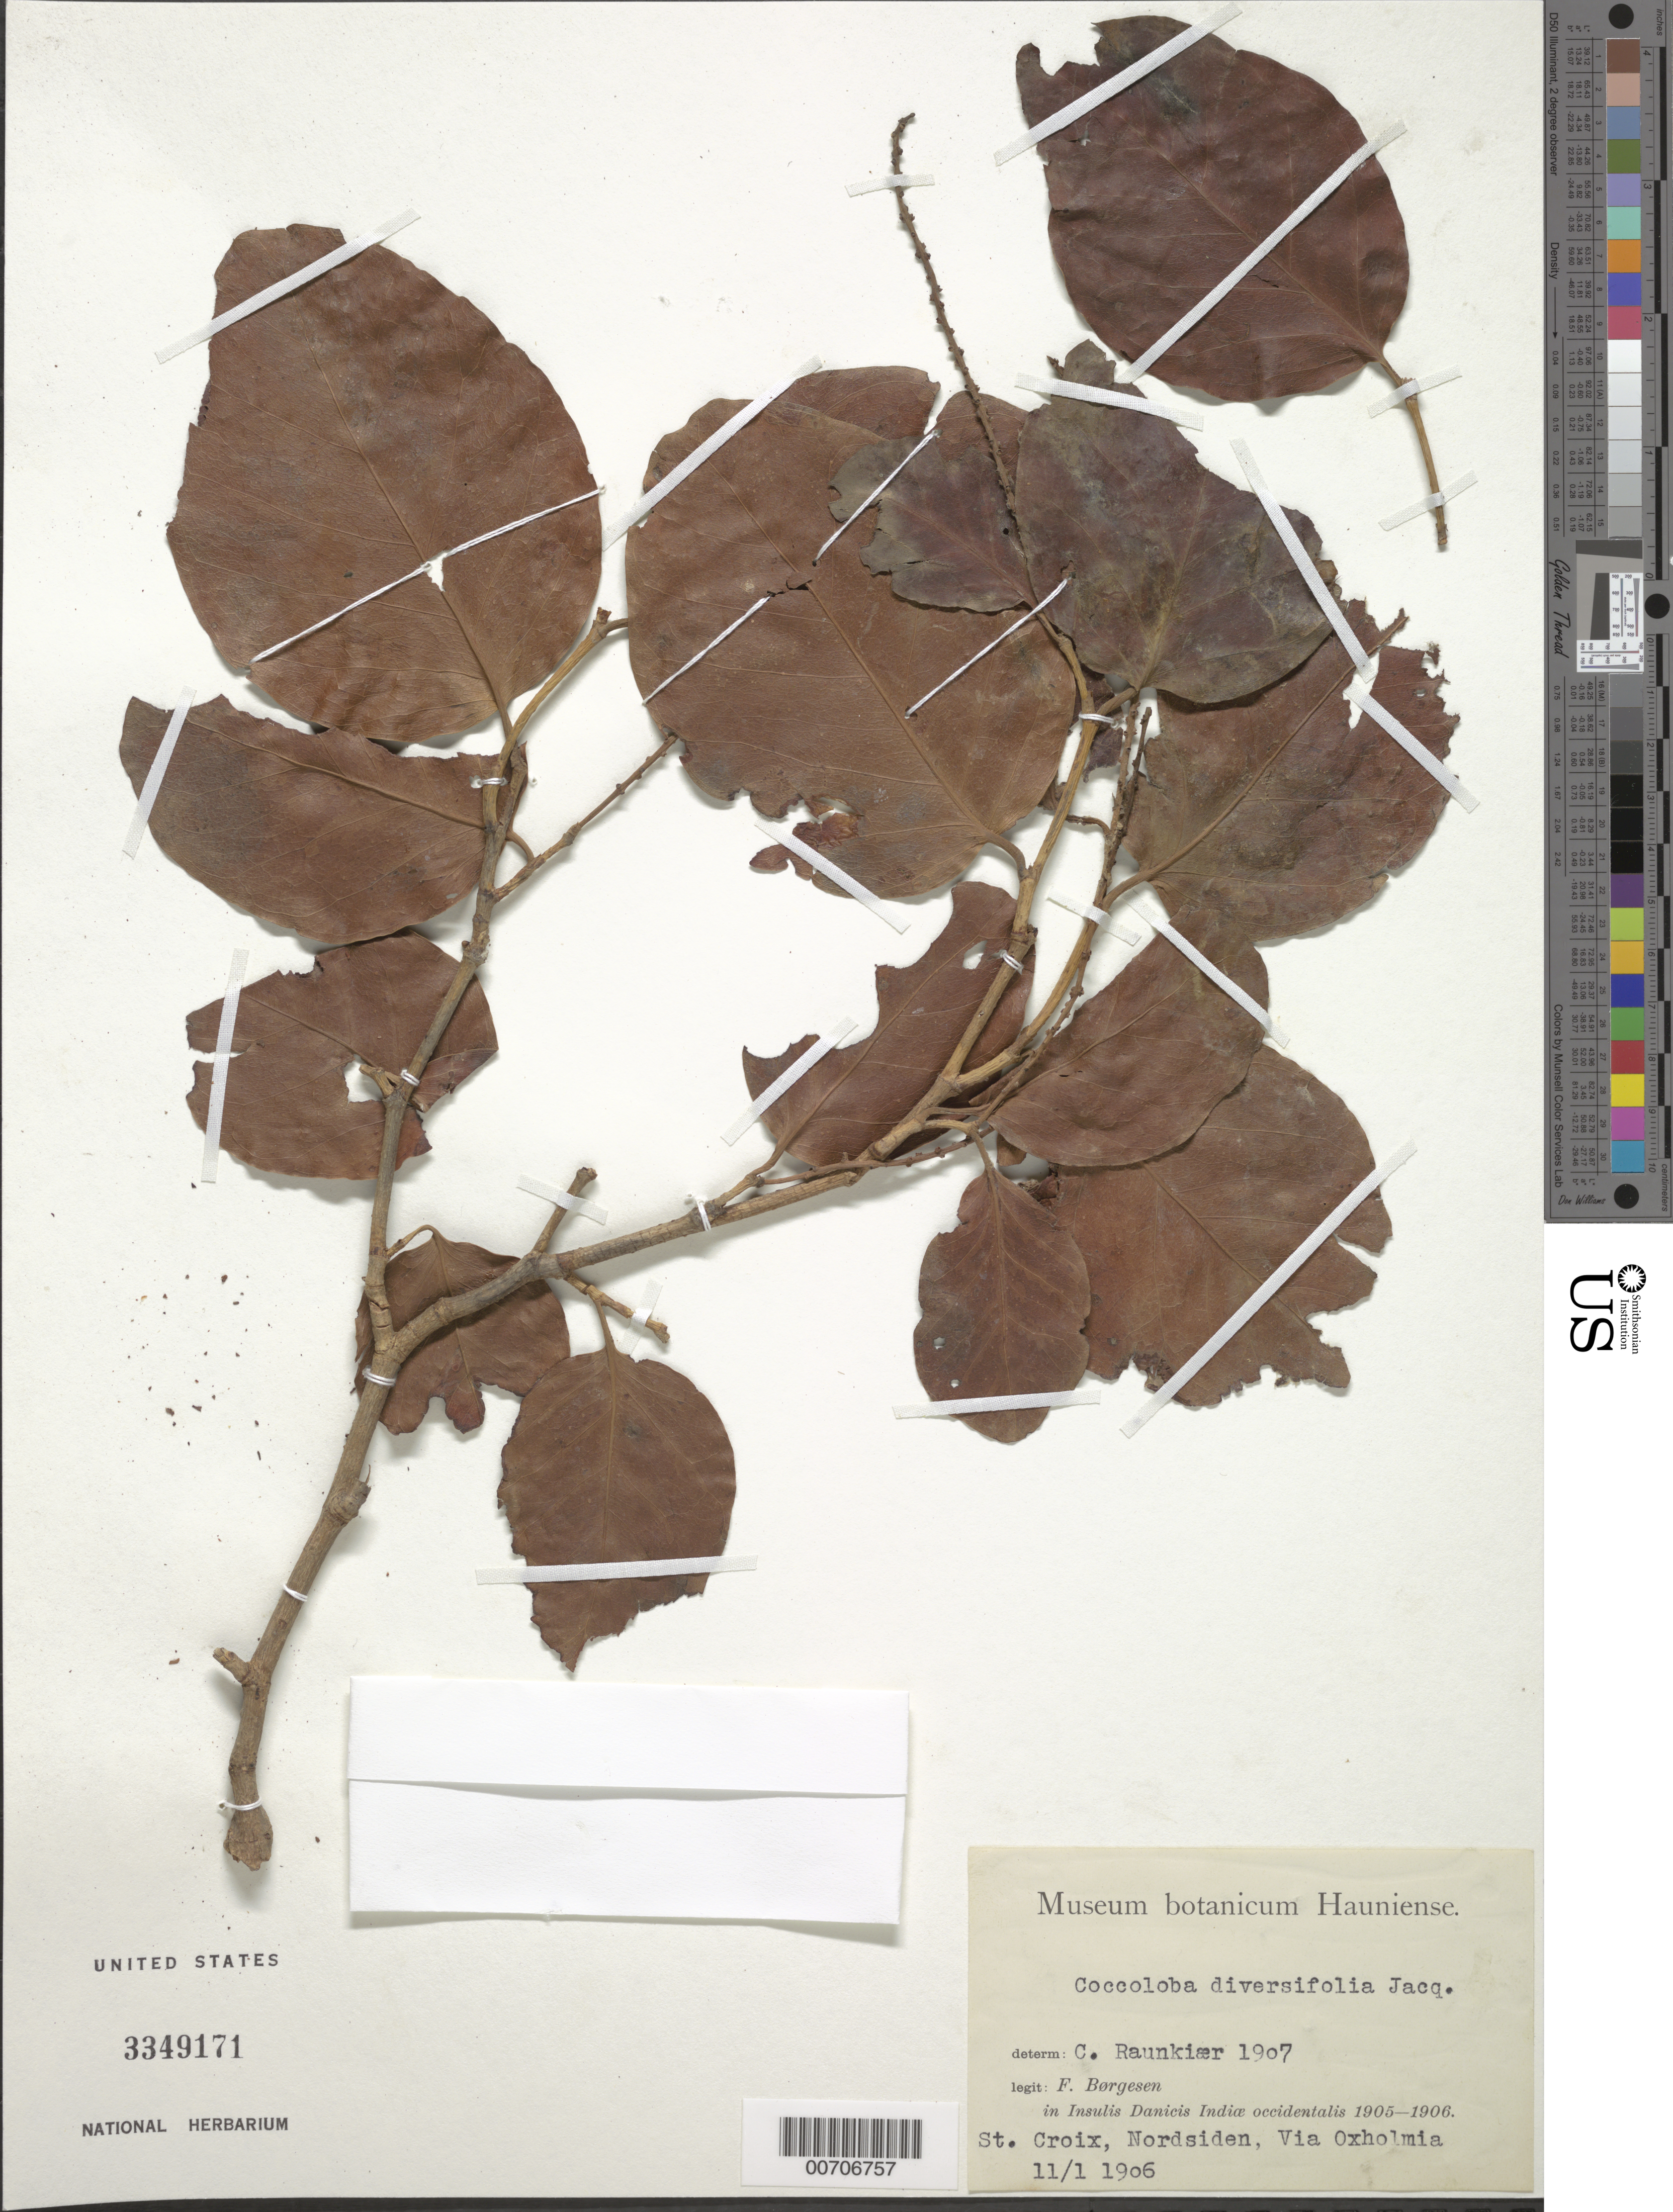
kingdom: Plantae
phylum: Tracheophyta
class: Magnoliopsida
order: Caryophyllales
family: Polygonaceae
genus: Coccoloba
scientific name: Coccoloba diversifolia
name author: Jacq.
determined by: Raunkiær, C.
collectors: F. C. Børgesen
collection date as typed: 01 Nov 1906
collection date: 1906-11-01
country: U.S. Virgin Islands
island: St. Croix Island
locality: Nordsiden, Via Oxholmia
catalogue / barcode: US 3349171